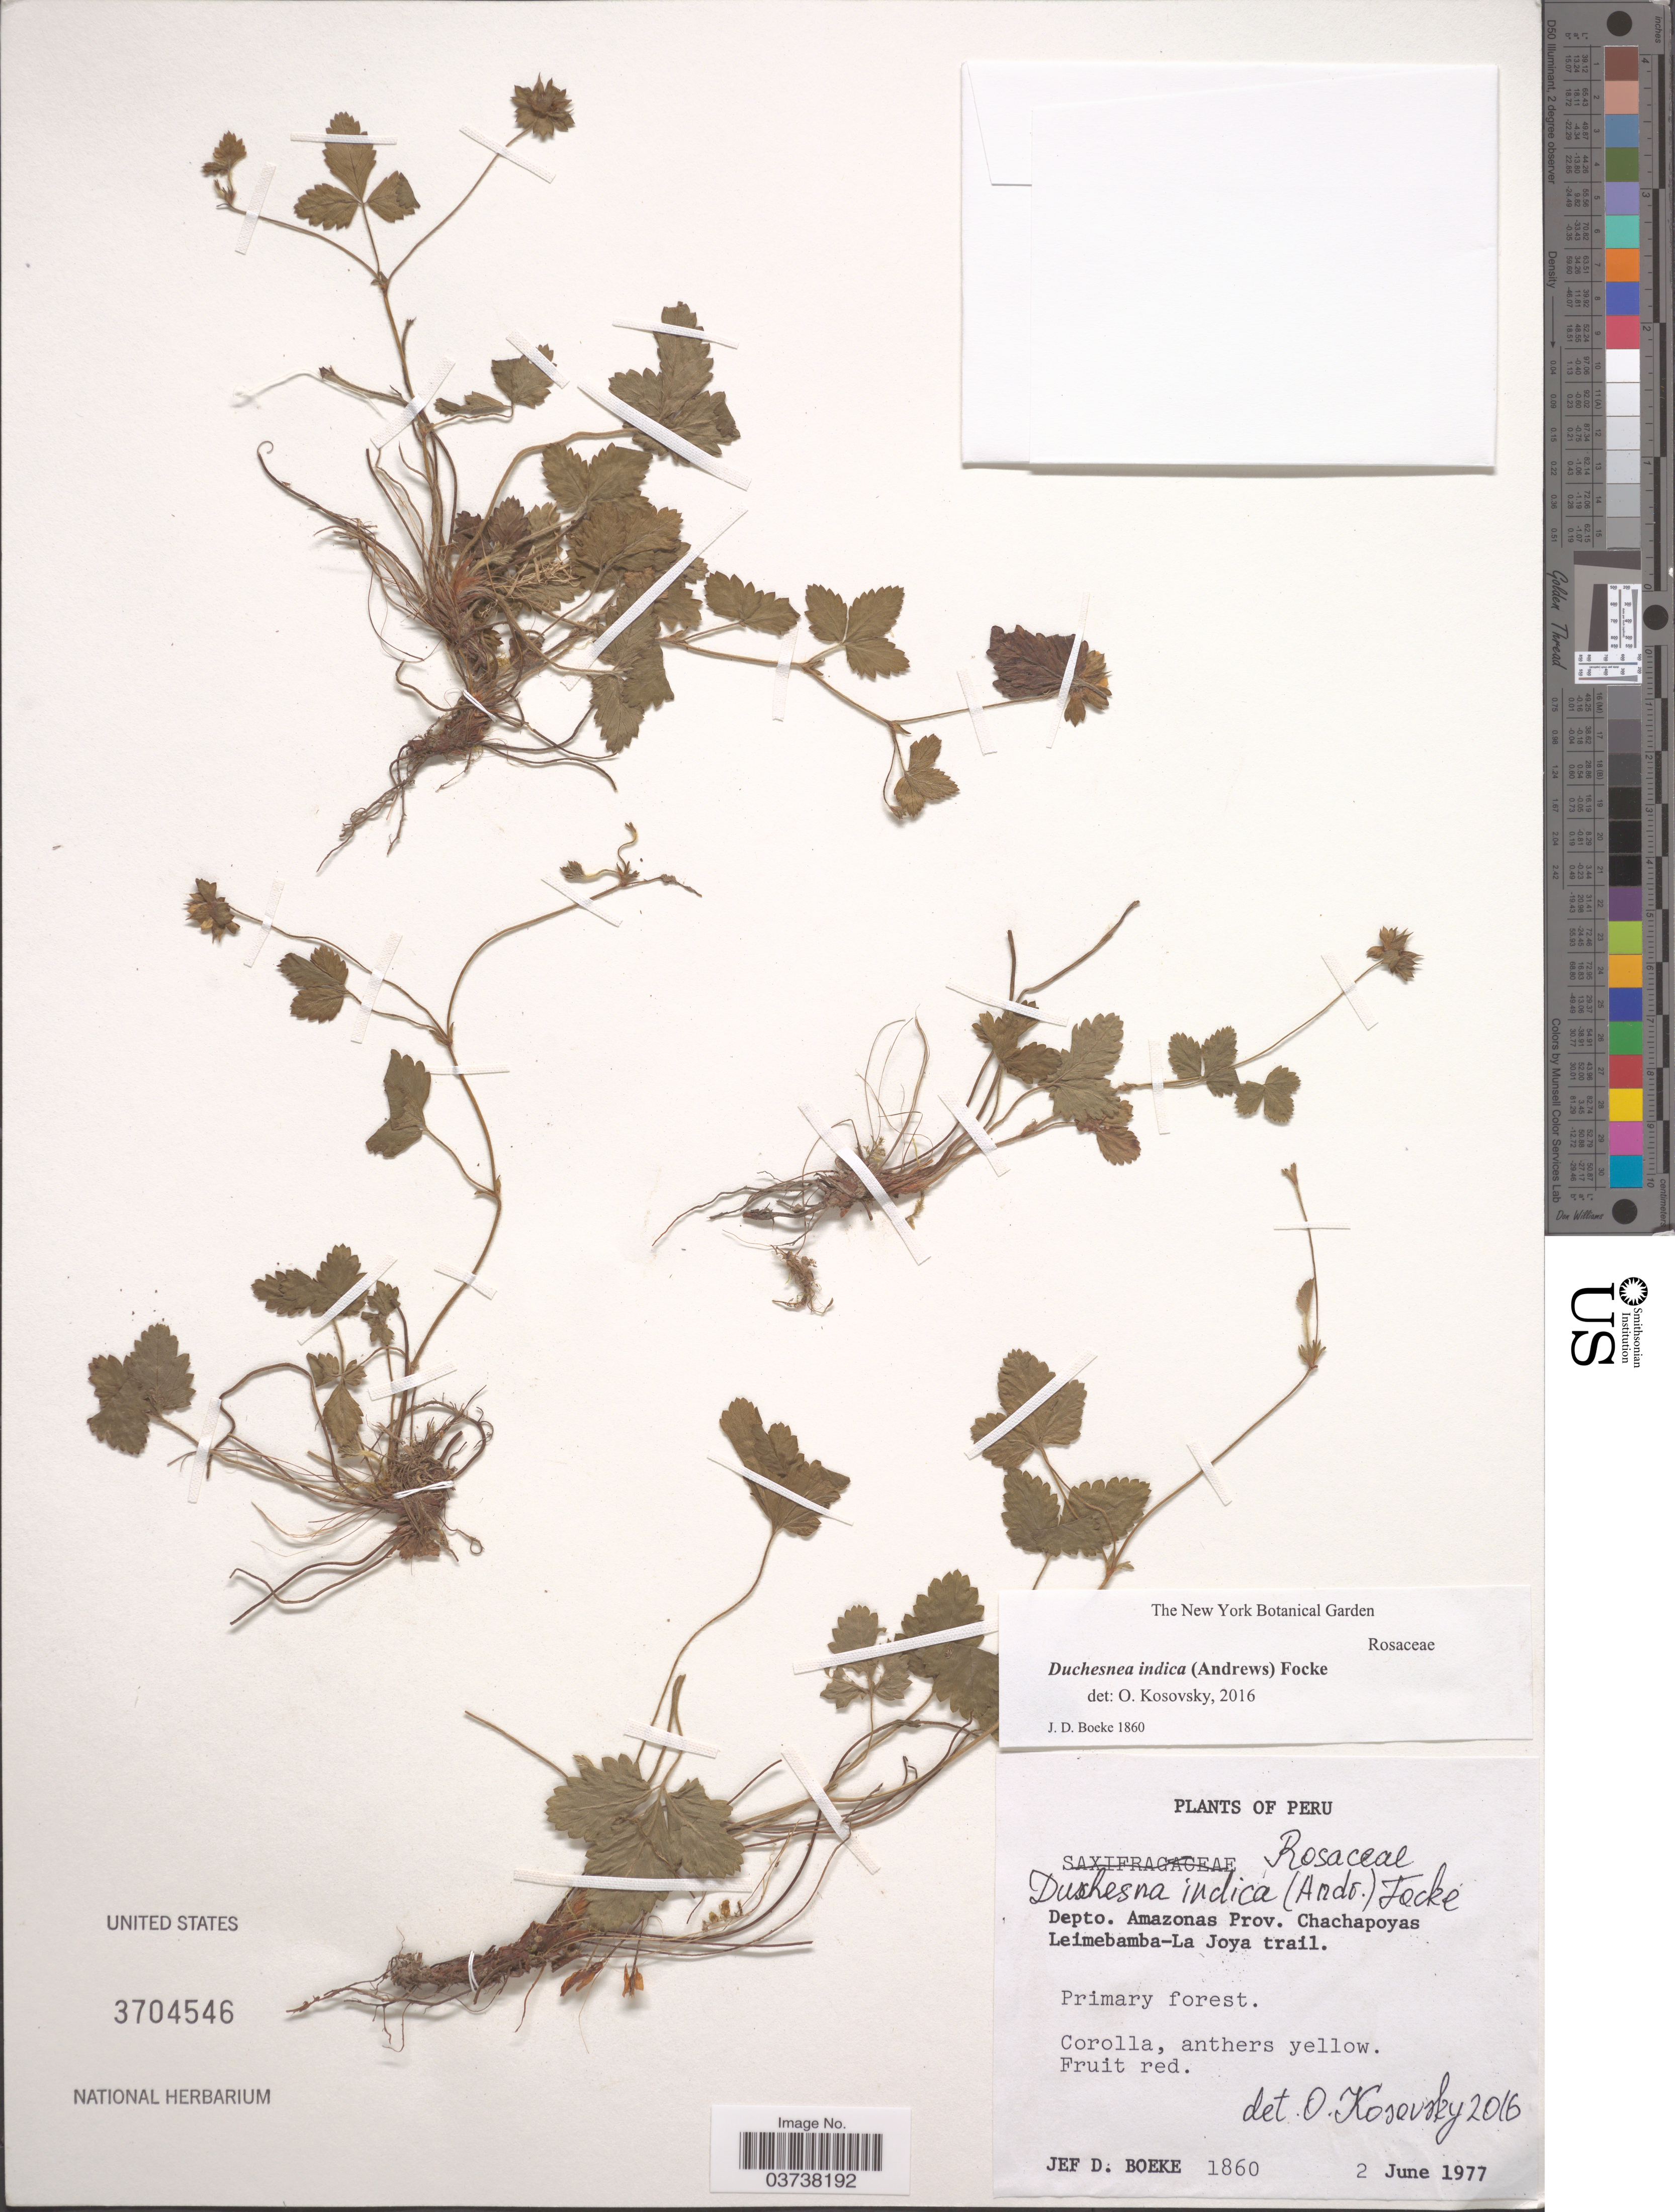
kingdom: Plantae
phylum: Tracheophyta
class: Magnoliopsida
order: Rosales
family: Rosaceae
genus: Potentilla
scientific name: Potentilla indica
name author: (Andrews) Th. Wolf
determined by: Strong, Mark T., (BOT), Smithsonian Institution - National Museum of Natural History (UNITED STATES)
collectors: J. Boeke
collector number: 1860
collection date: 1977-06-02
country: Peru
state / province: Amazonas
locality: Depto. Amazonas Prov. Chachapoyas, Leimebamba-La Joya trail.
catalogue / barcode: US 3704546